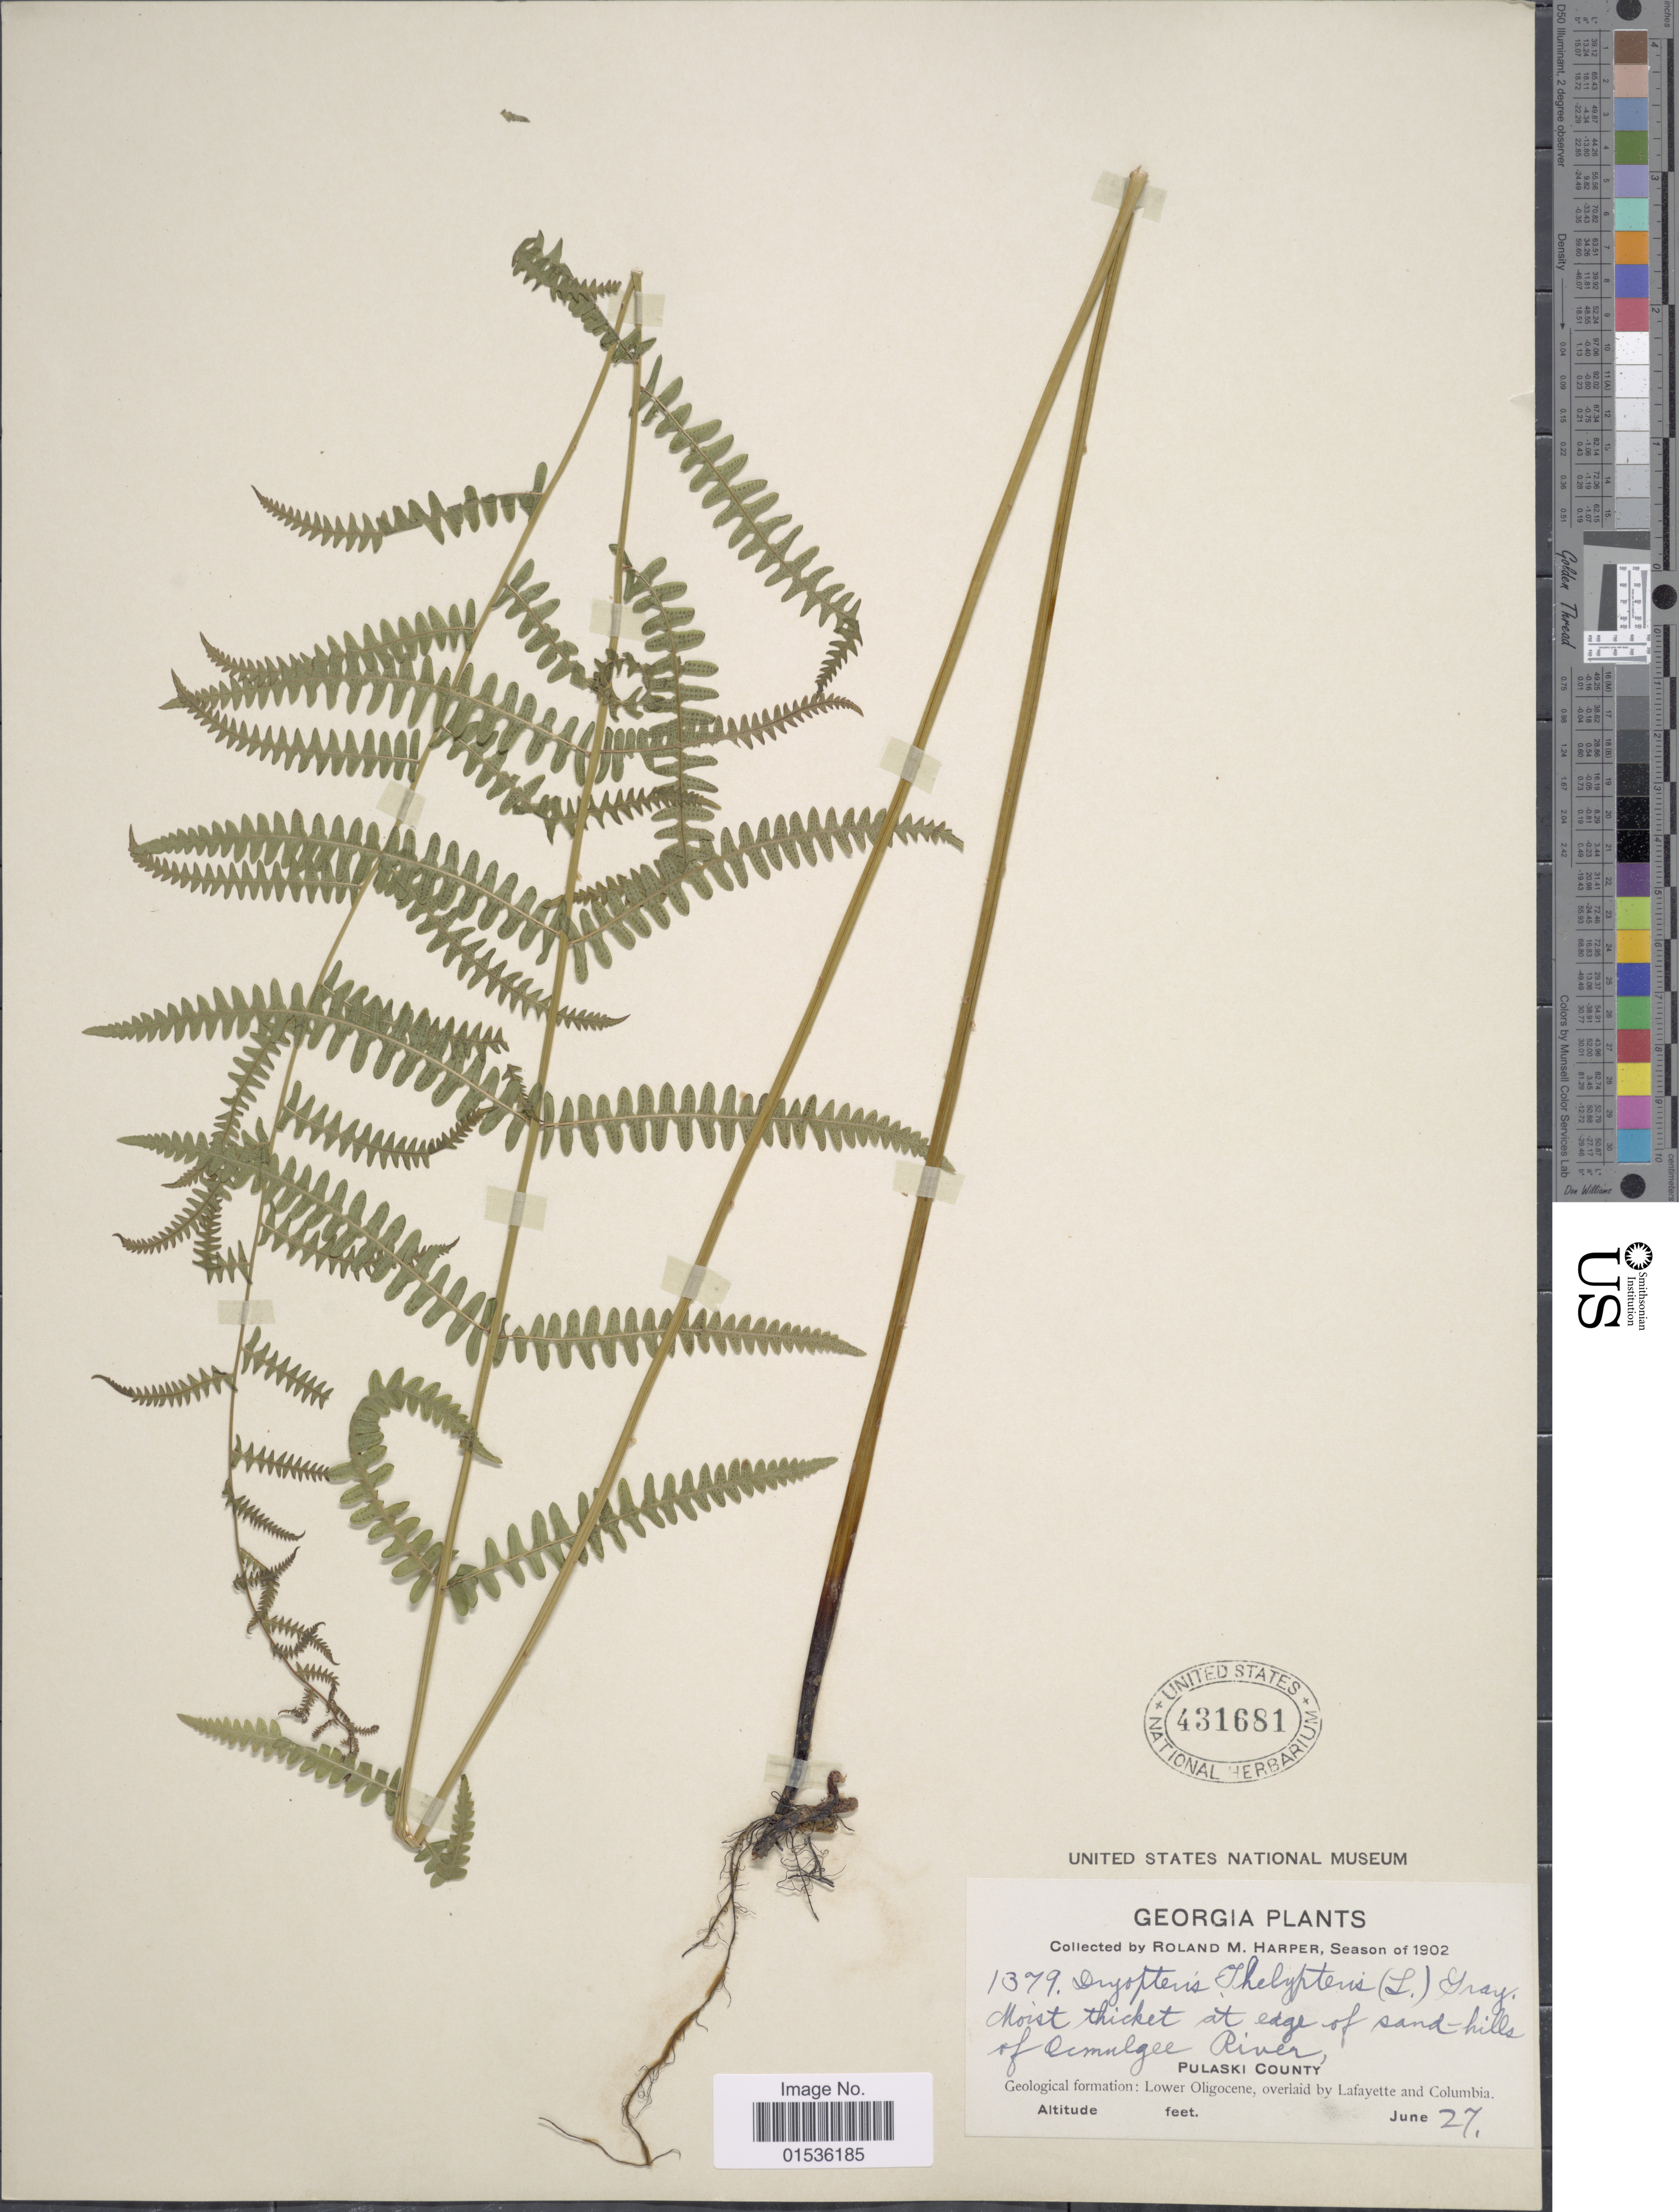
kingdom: Plantae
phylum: Tracheophyta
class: Polypodiopsida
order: Polypodiales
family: Thelypteridaceae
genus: Phegopteris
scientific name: Phegopteris connectilis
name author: (Michx.) Watt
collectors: R. M. Harper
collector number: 1379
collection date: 1900-06-27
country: United States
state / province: Georgia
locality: Georgia, Moist thicket at edge of sand-hills of Ocmulgee River. Pulaski County.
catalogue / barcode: US 431681